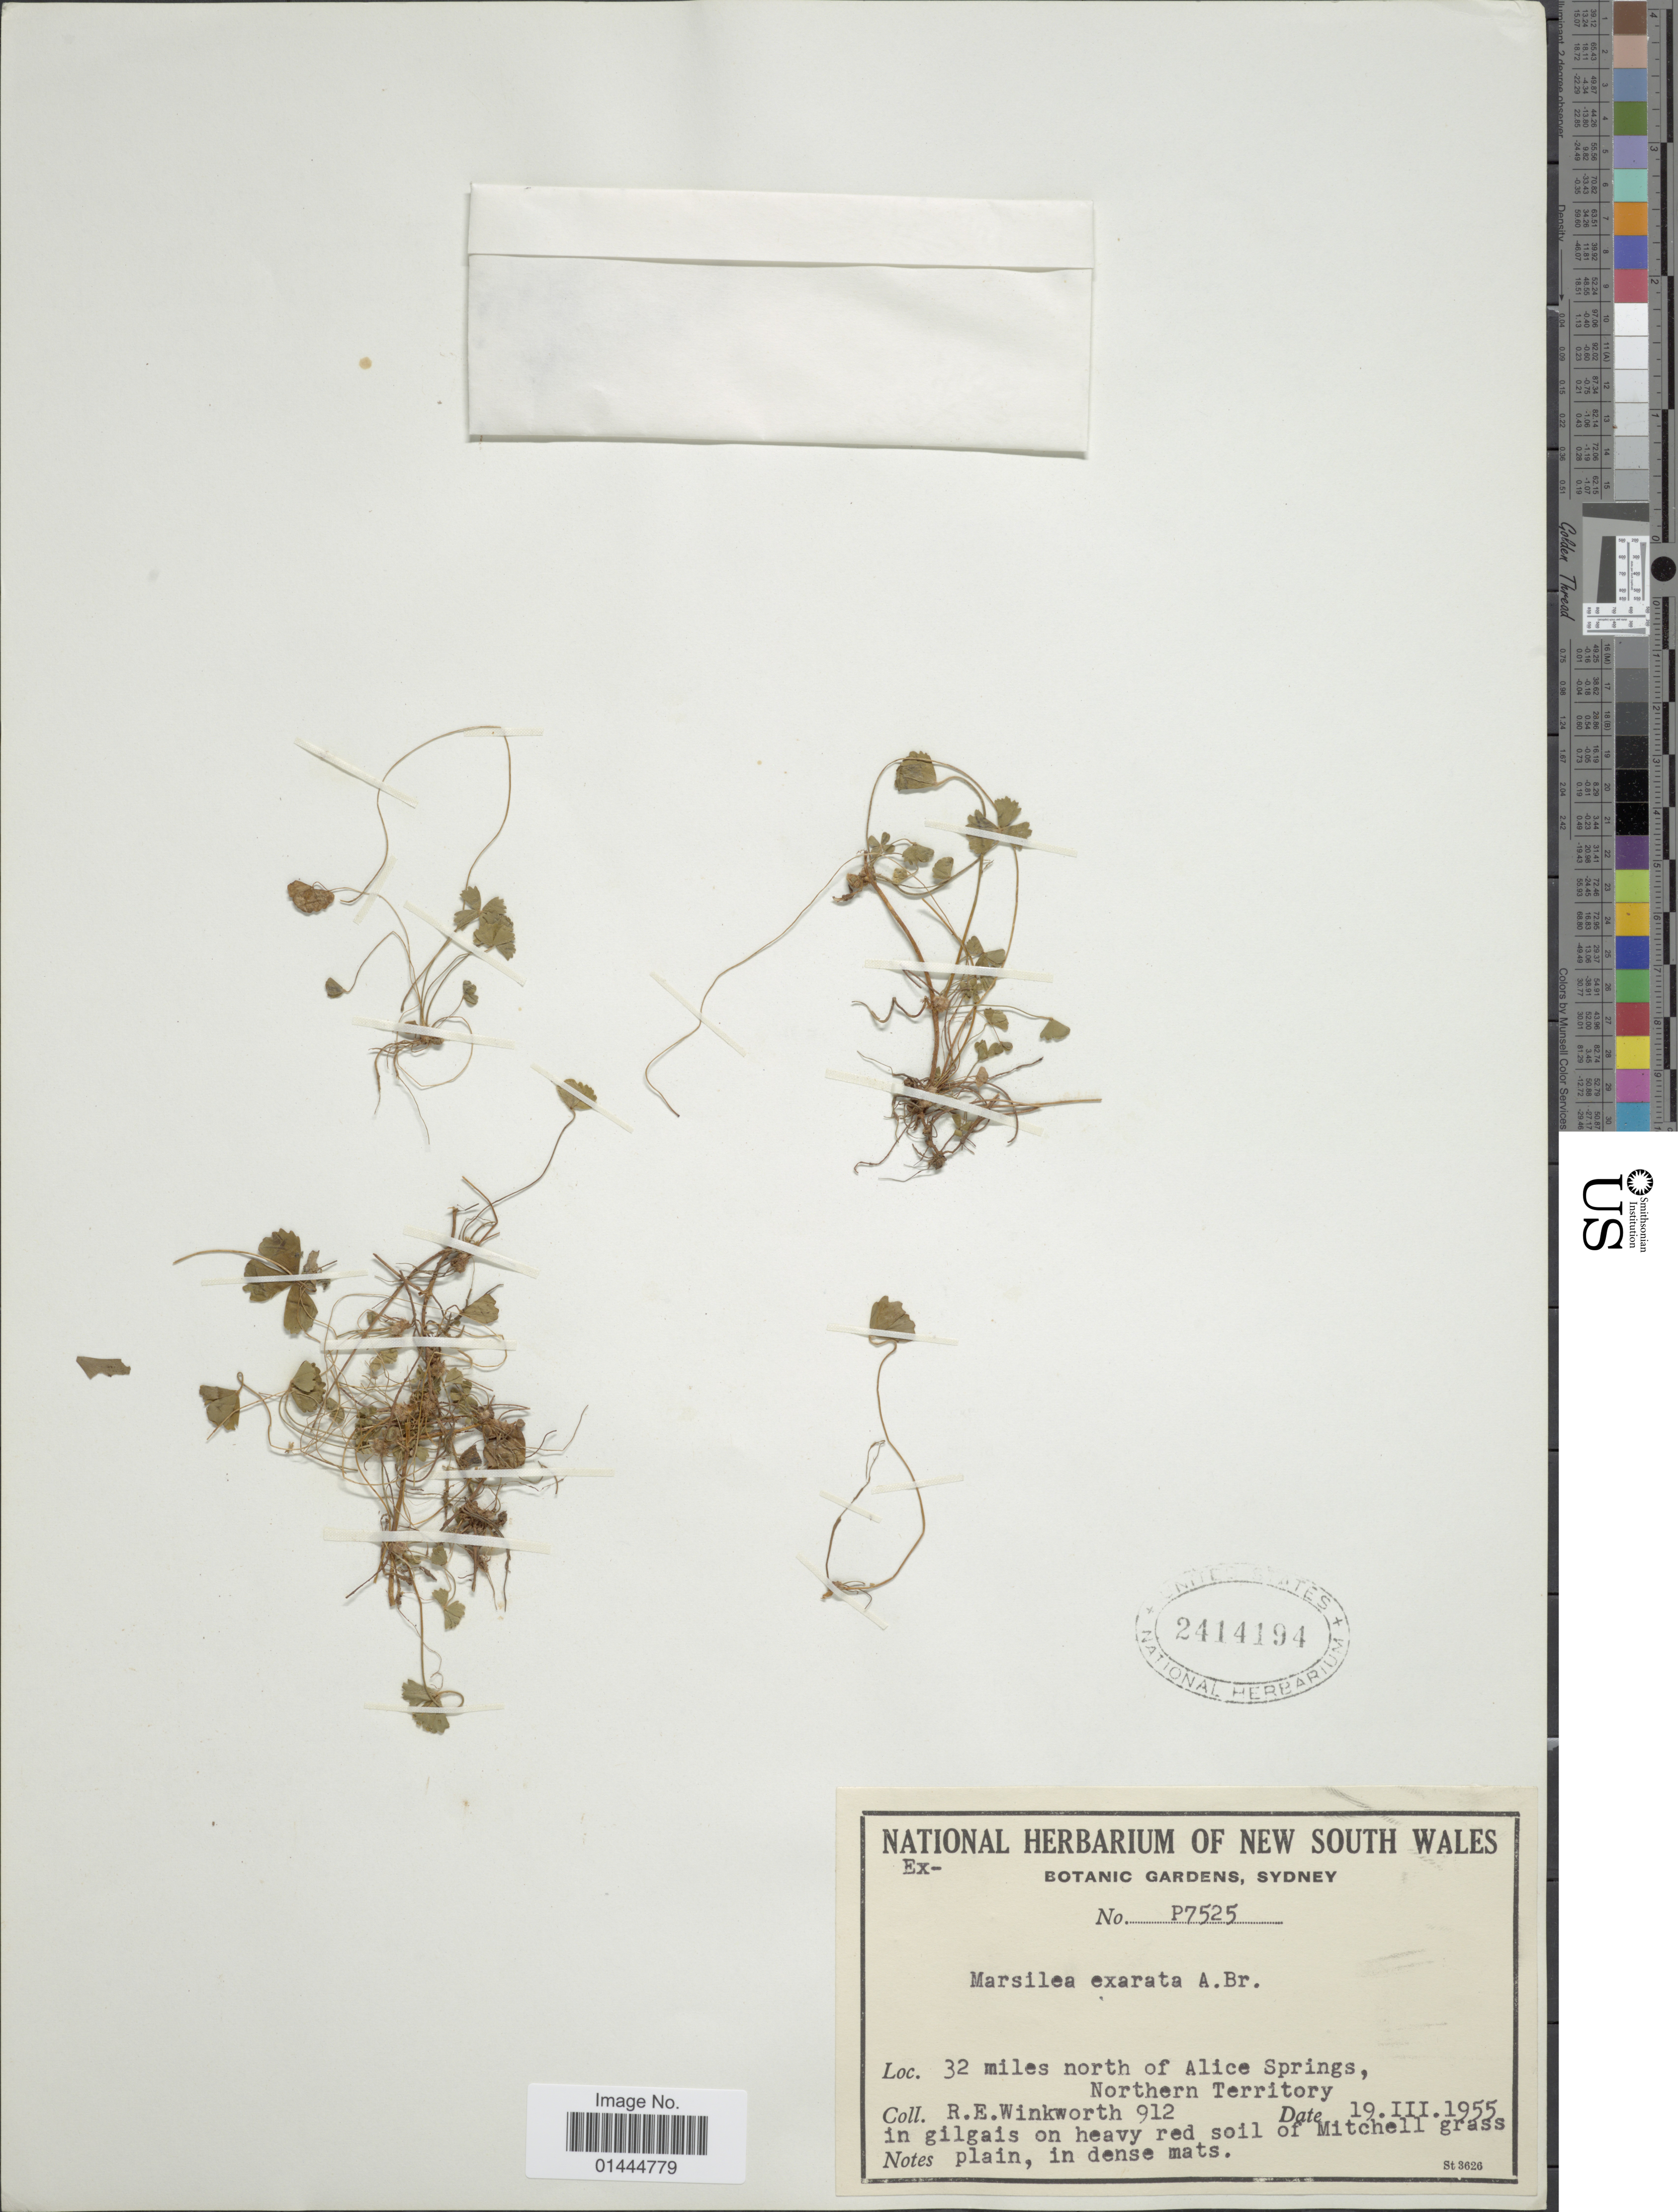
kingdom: Plantae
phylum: Tracheophyta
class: Polypodiopsida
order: Salviniales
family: Marsileaceae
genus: Marsilea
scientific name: Marsilea exarata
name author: A. Braun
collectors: R. Winkworth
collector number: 912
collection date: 1955-03-19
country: Australia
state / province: Northern Territory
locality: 32 miles north of Alice Springs.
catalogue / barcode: US 2414194